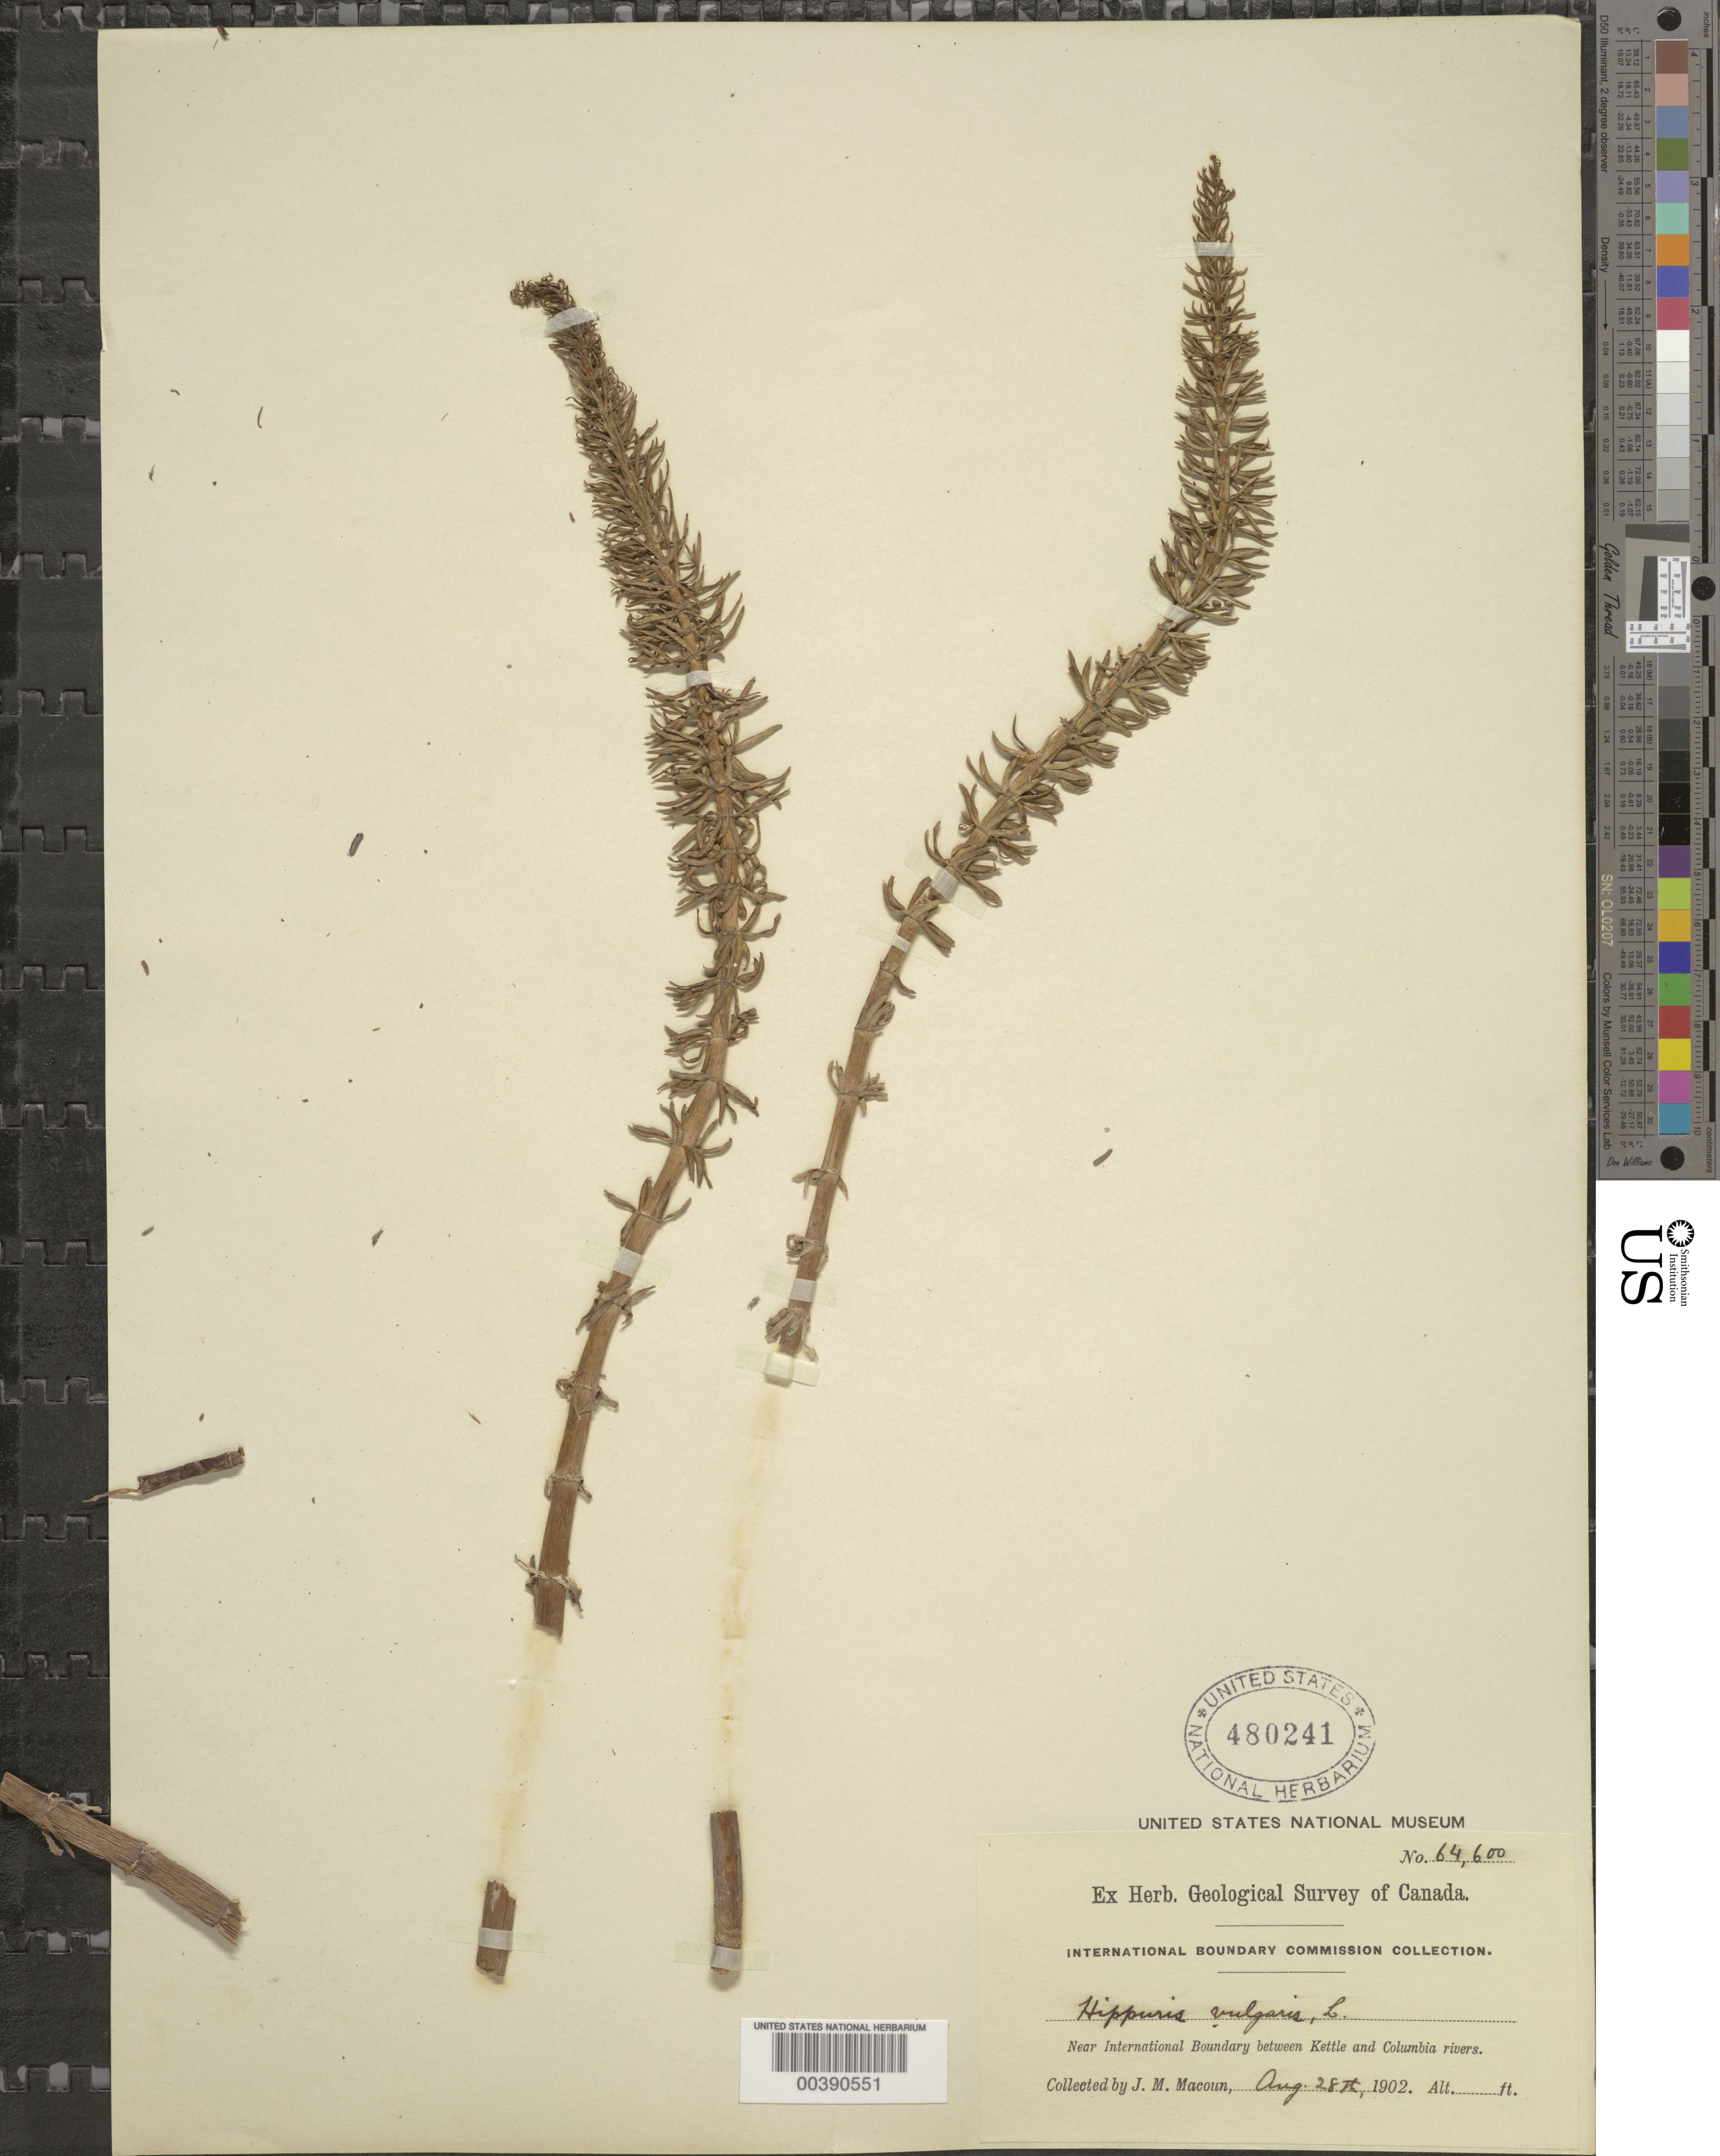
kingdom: Plantae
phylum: Tracheophyta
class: Magnoliopsida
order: Lamiales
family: Plantaginaceae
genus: Hippuris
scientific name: Hippuris vulgaris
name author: L.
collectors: J. M. Macoun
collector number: Geol. Surv. Of Canada 64600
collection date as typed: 28 Aug 1902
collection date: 1902-08-28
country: Canada / United States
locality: Near international boundary between kettle and columbia rivers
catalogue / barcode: US 480241